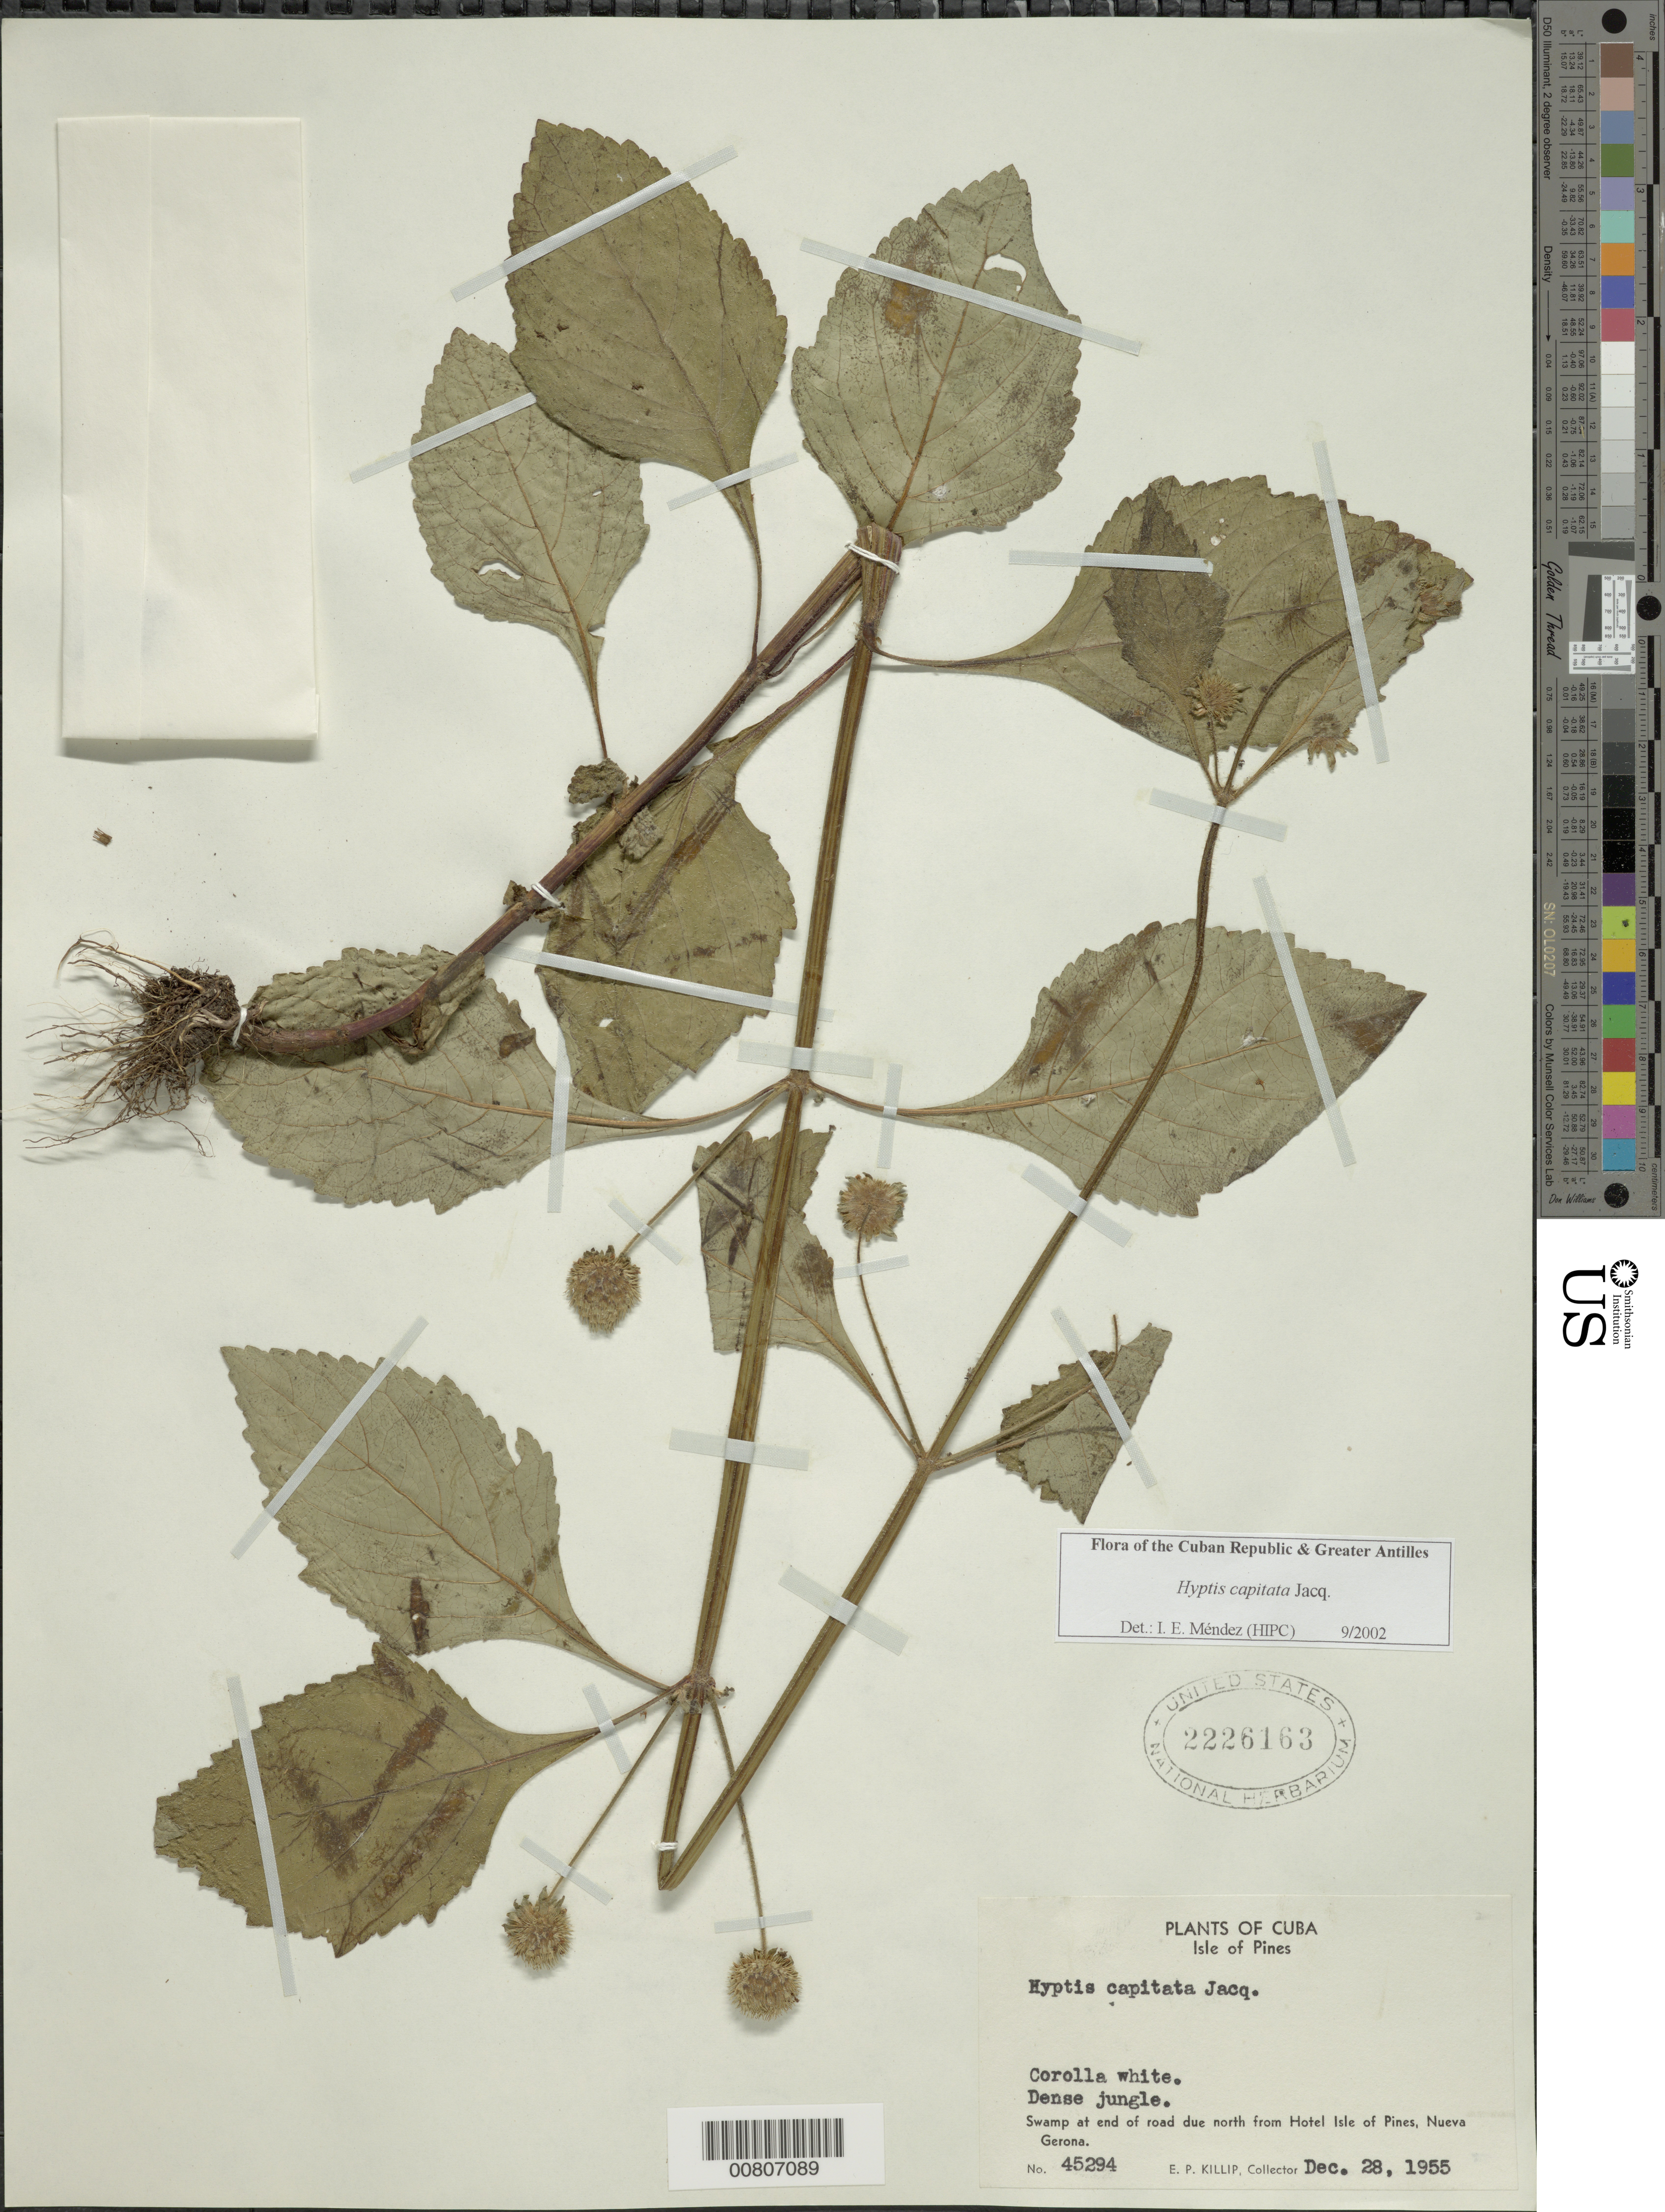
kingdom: Plantae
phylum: Tracheophyta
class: Magnoliopsida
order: Lamiales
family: Lamiaceae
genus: Hyptis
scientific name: Hyptis capitata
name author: Jacq.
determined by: Méndez, Isidro E., (HIPC)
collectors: E. P. Killip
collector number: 45294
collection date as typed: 28 Dec 1955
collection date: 1955-12-28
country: Cuba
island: Isla de la Juventud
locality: Isle of Pines, Nueva Gerona, N from Hotel Isle of Pines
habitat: Dense jungle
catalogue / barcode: US 2226163